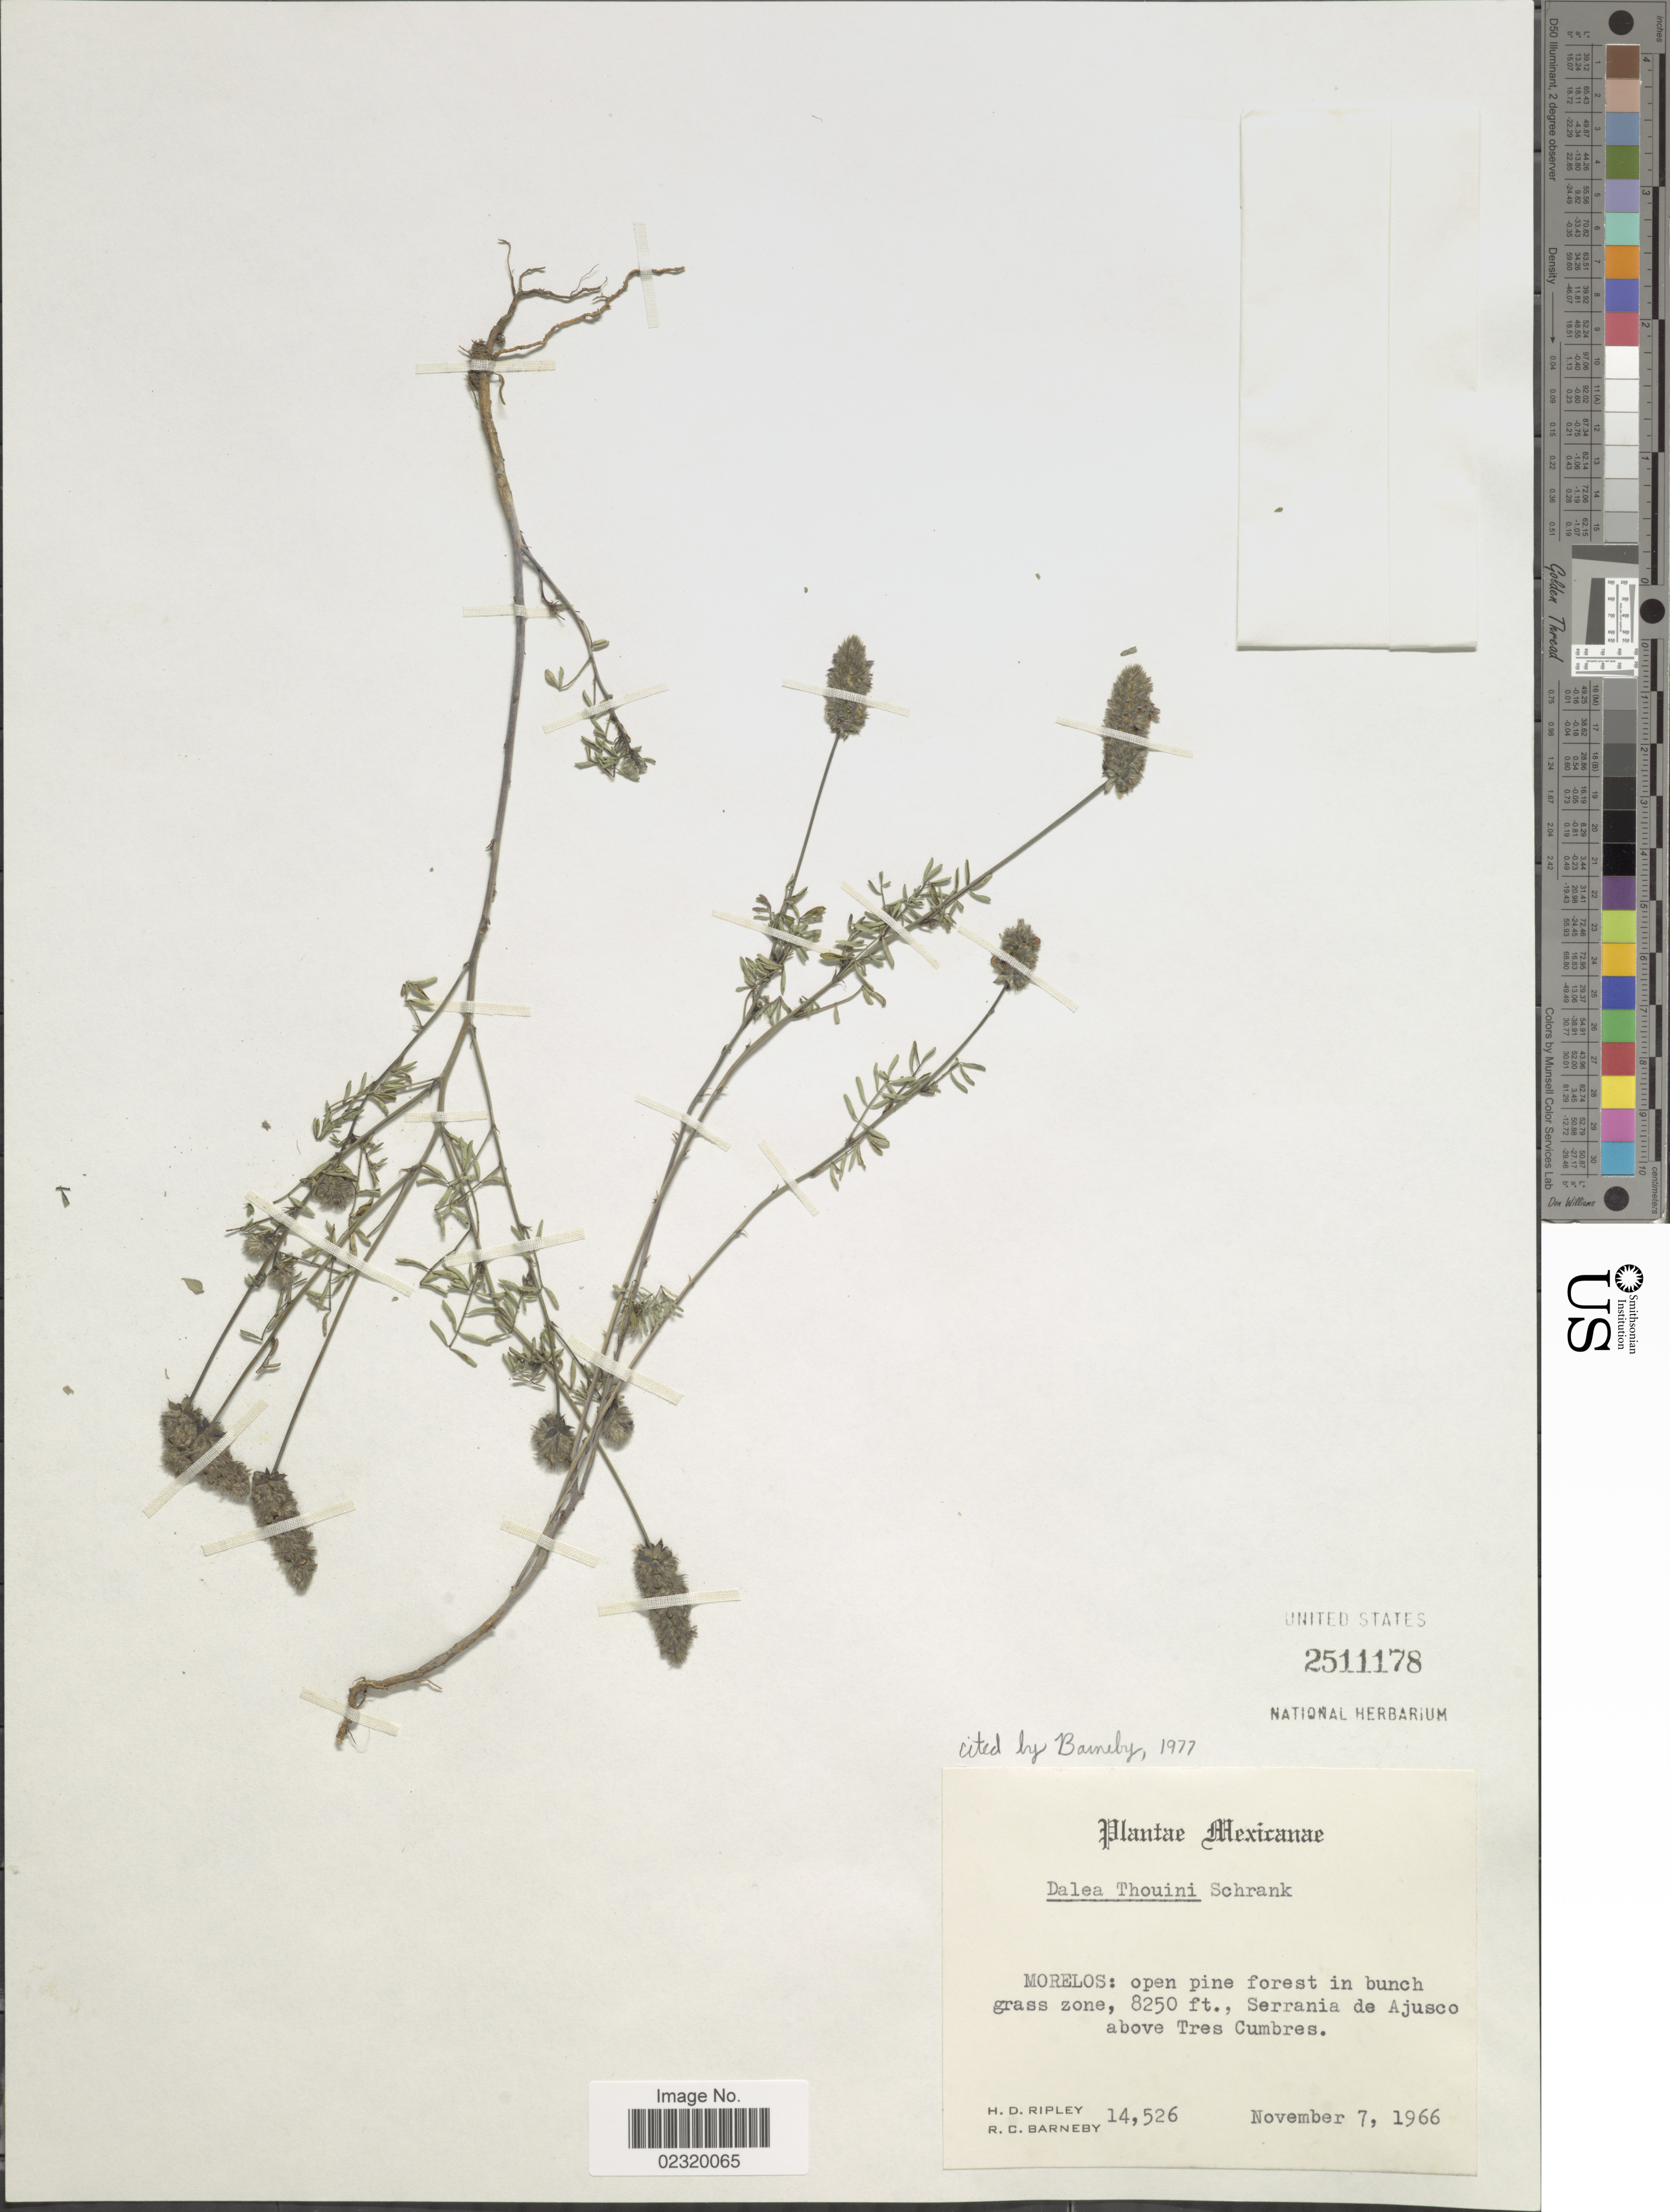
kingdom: Plantae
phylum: Tracheophyta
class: Magnoliopsida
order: Fabales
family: Fabaceae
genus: Dalea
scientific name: Dalea thouinii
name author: Schrank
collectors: H. Ripley & R. C. Barneby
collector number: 14526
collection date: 1966-11-07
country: Mexico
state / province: Morelos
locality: Serrania de Ajusco above Tres Cumbres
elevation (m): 2515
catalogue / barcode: US 2511178